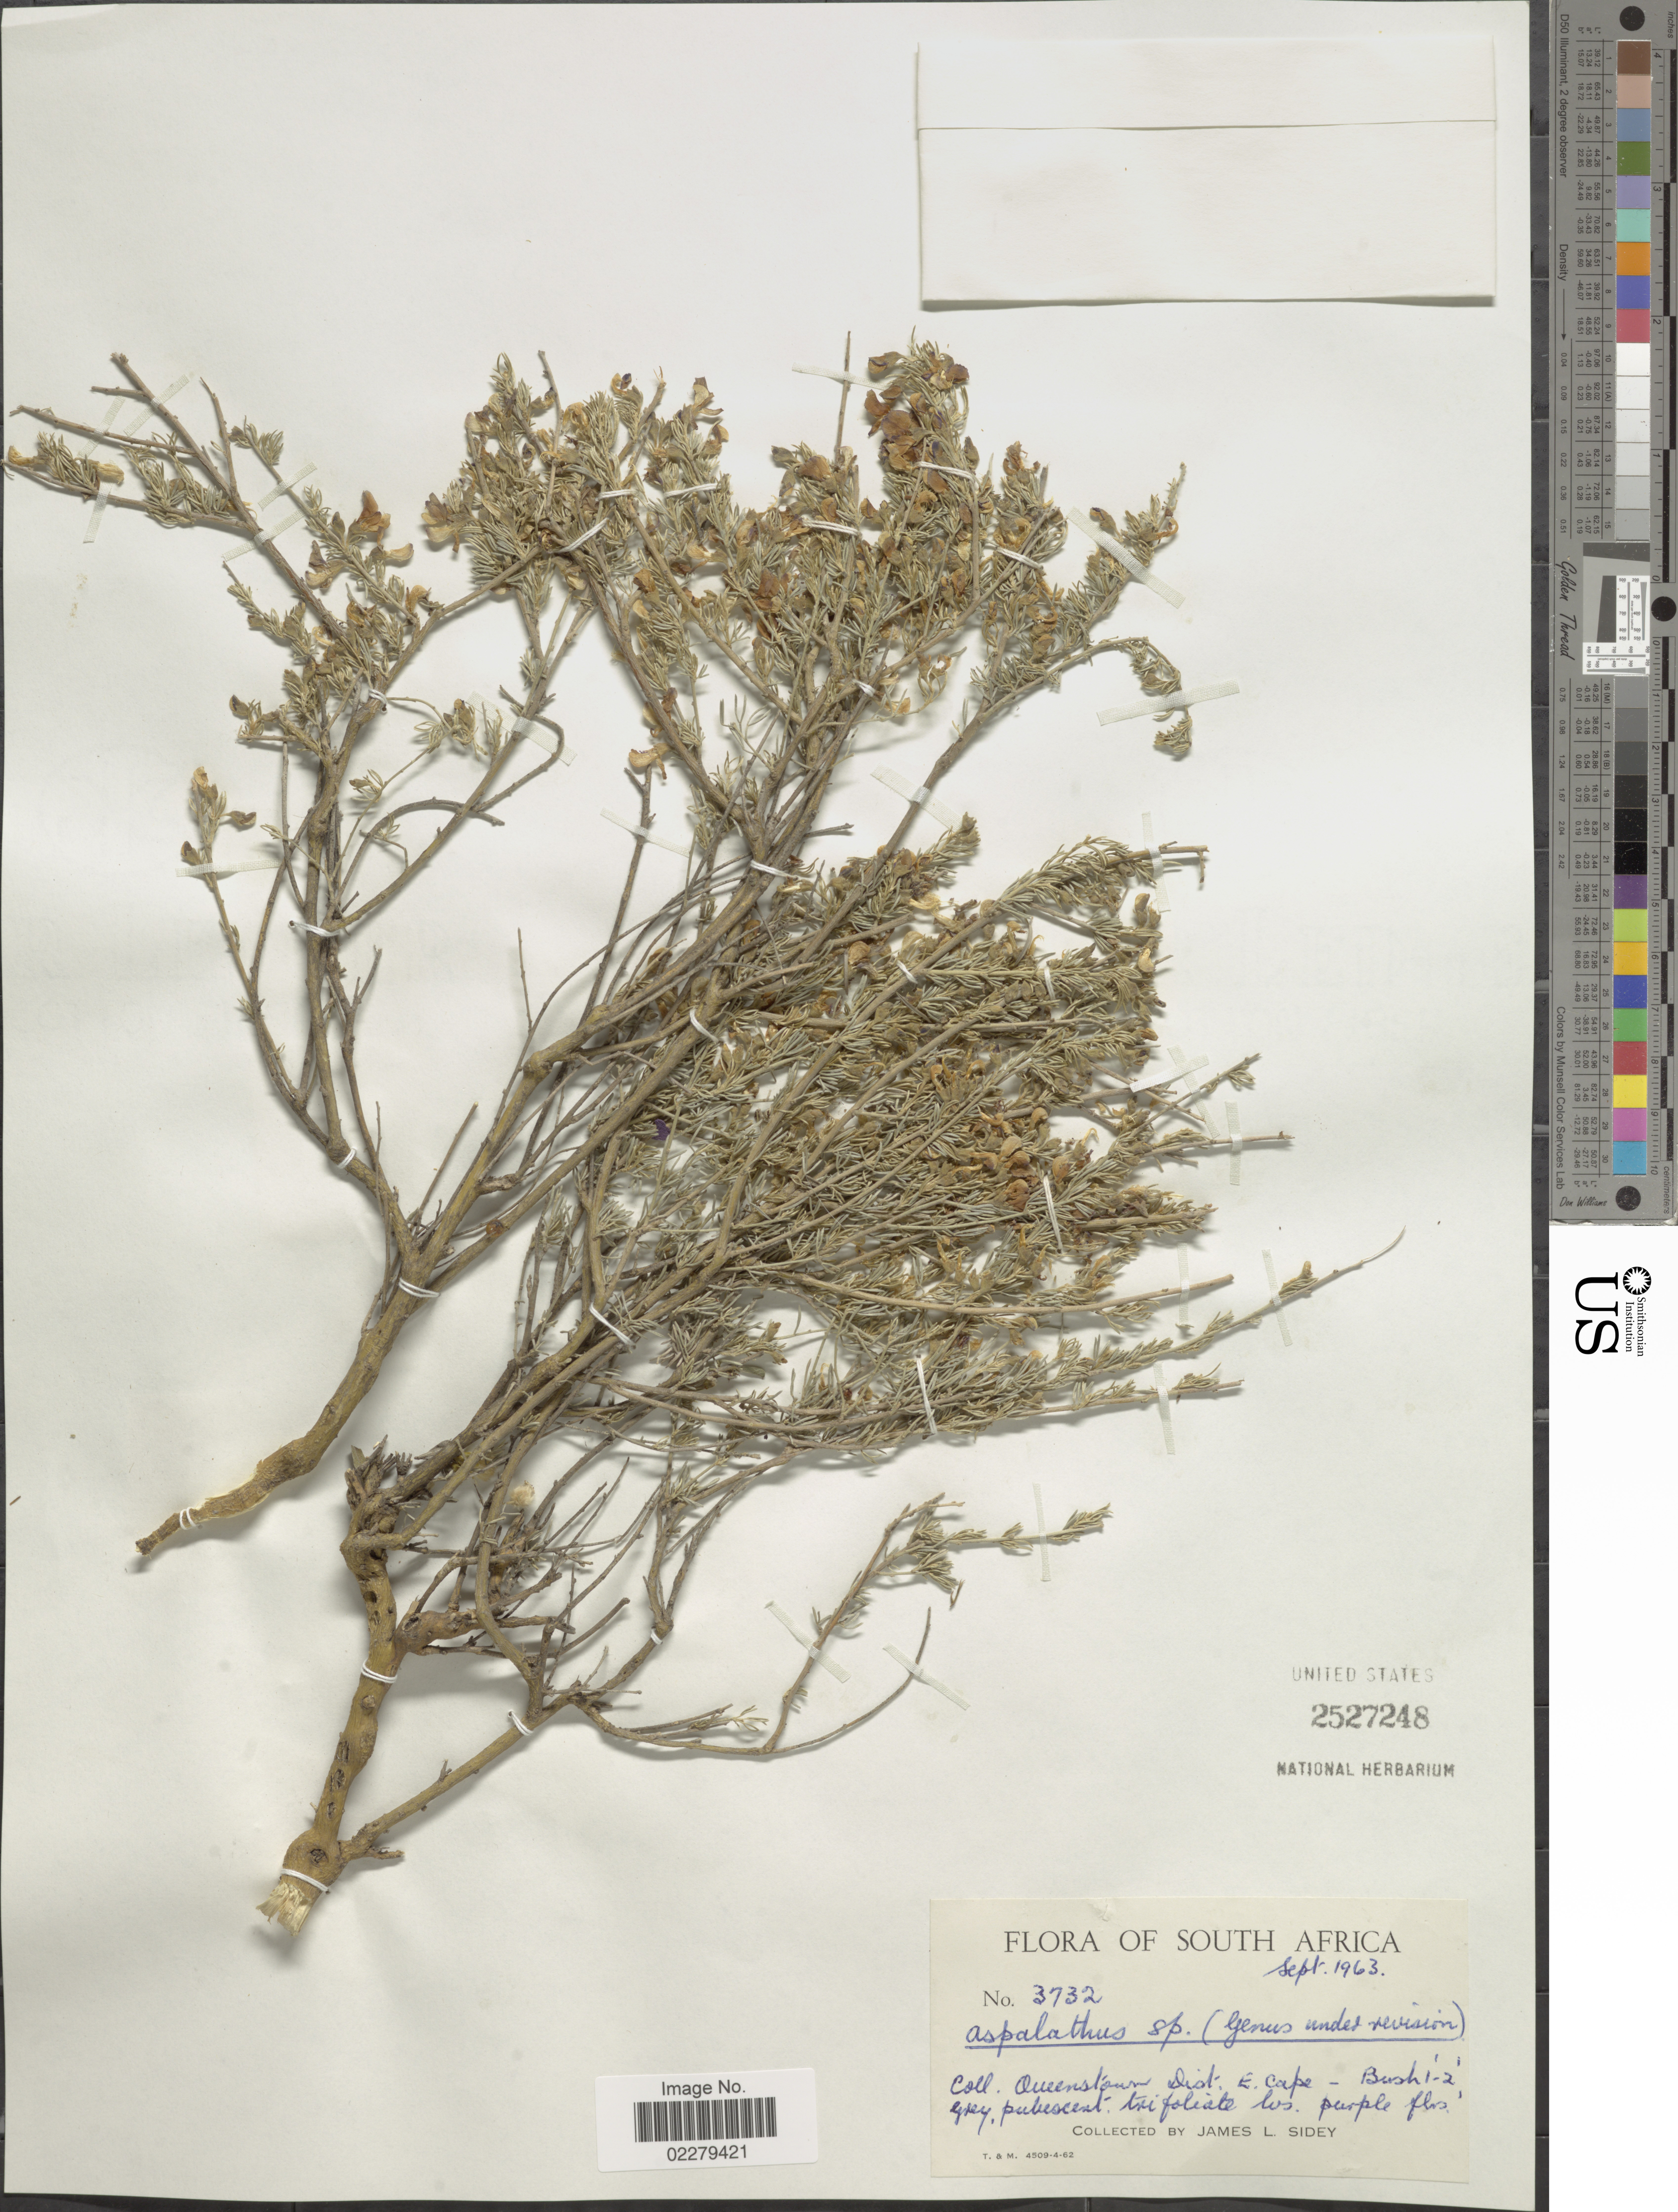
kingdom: Plantae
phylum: Tracheophyta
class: Magnoliopsida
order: Fabales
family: Fabaceae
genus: Aspalathus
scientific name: Aspalathus sp.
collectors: J. L. Sidey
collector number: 3732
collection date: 1963-09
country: South Africa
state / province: Eastern Cape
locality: Queenstown Dist. E. Cape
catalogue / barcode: US 2527248